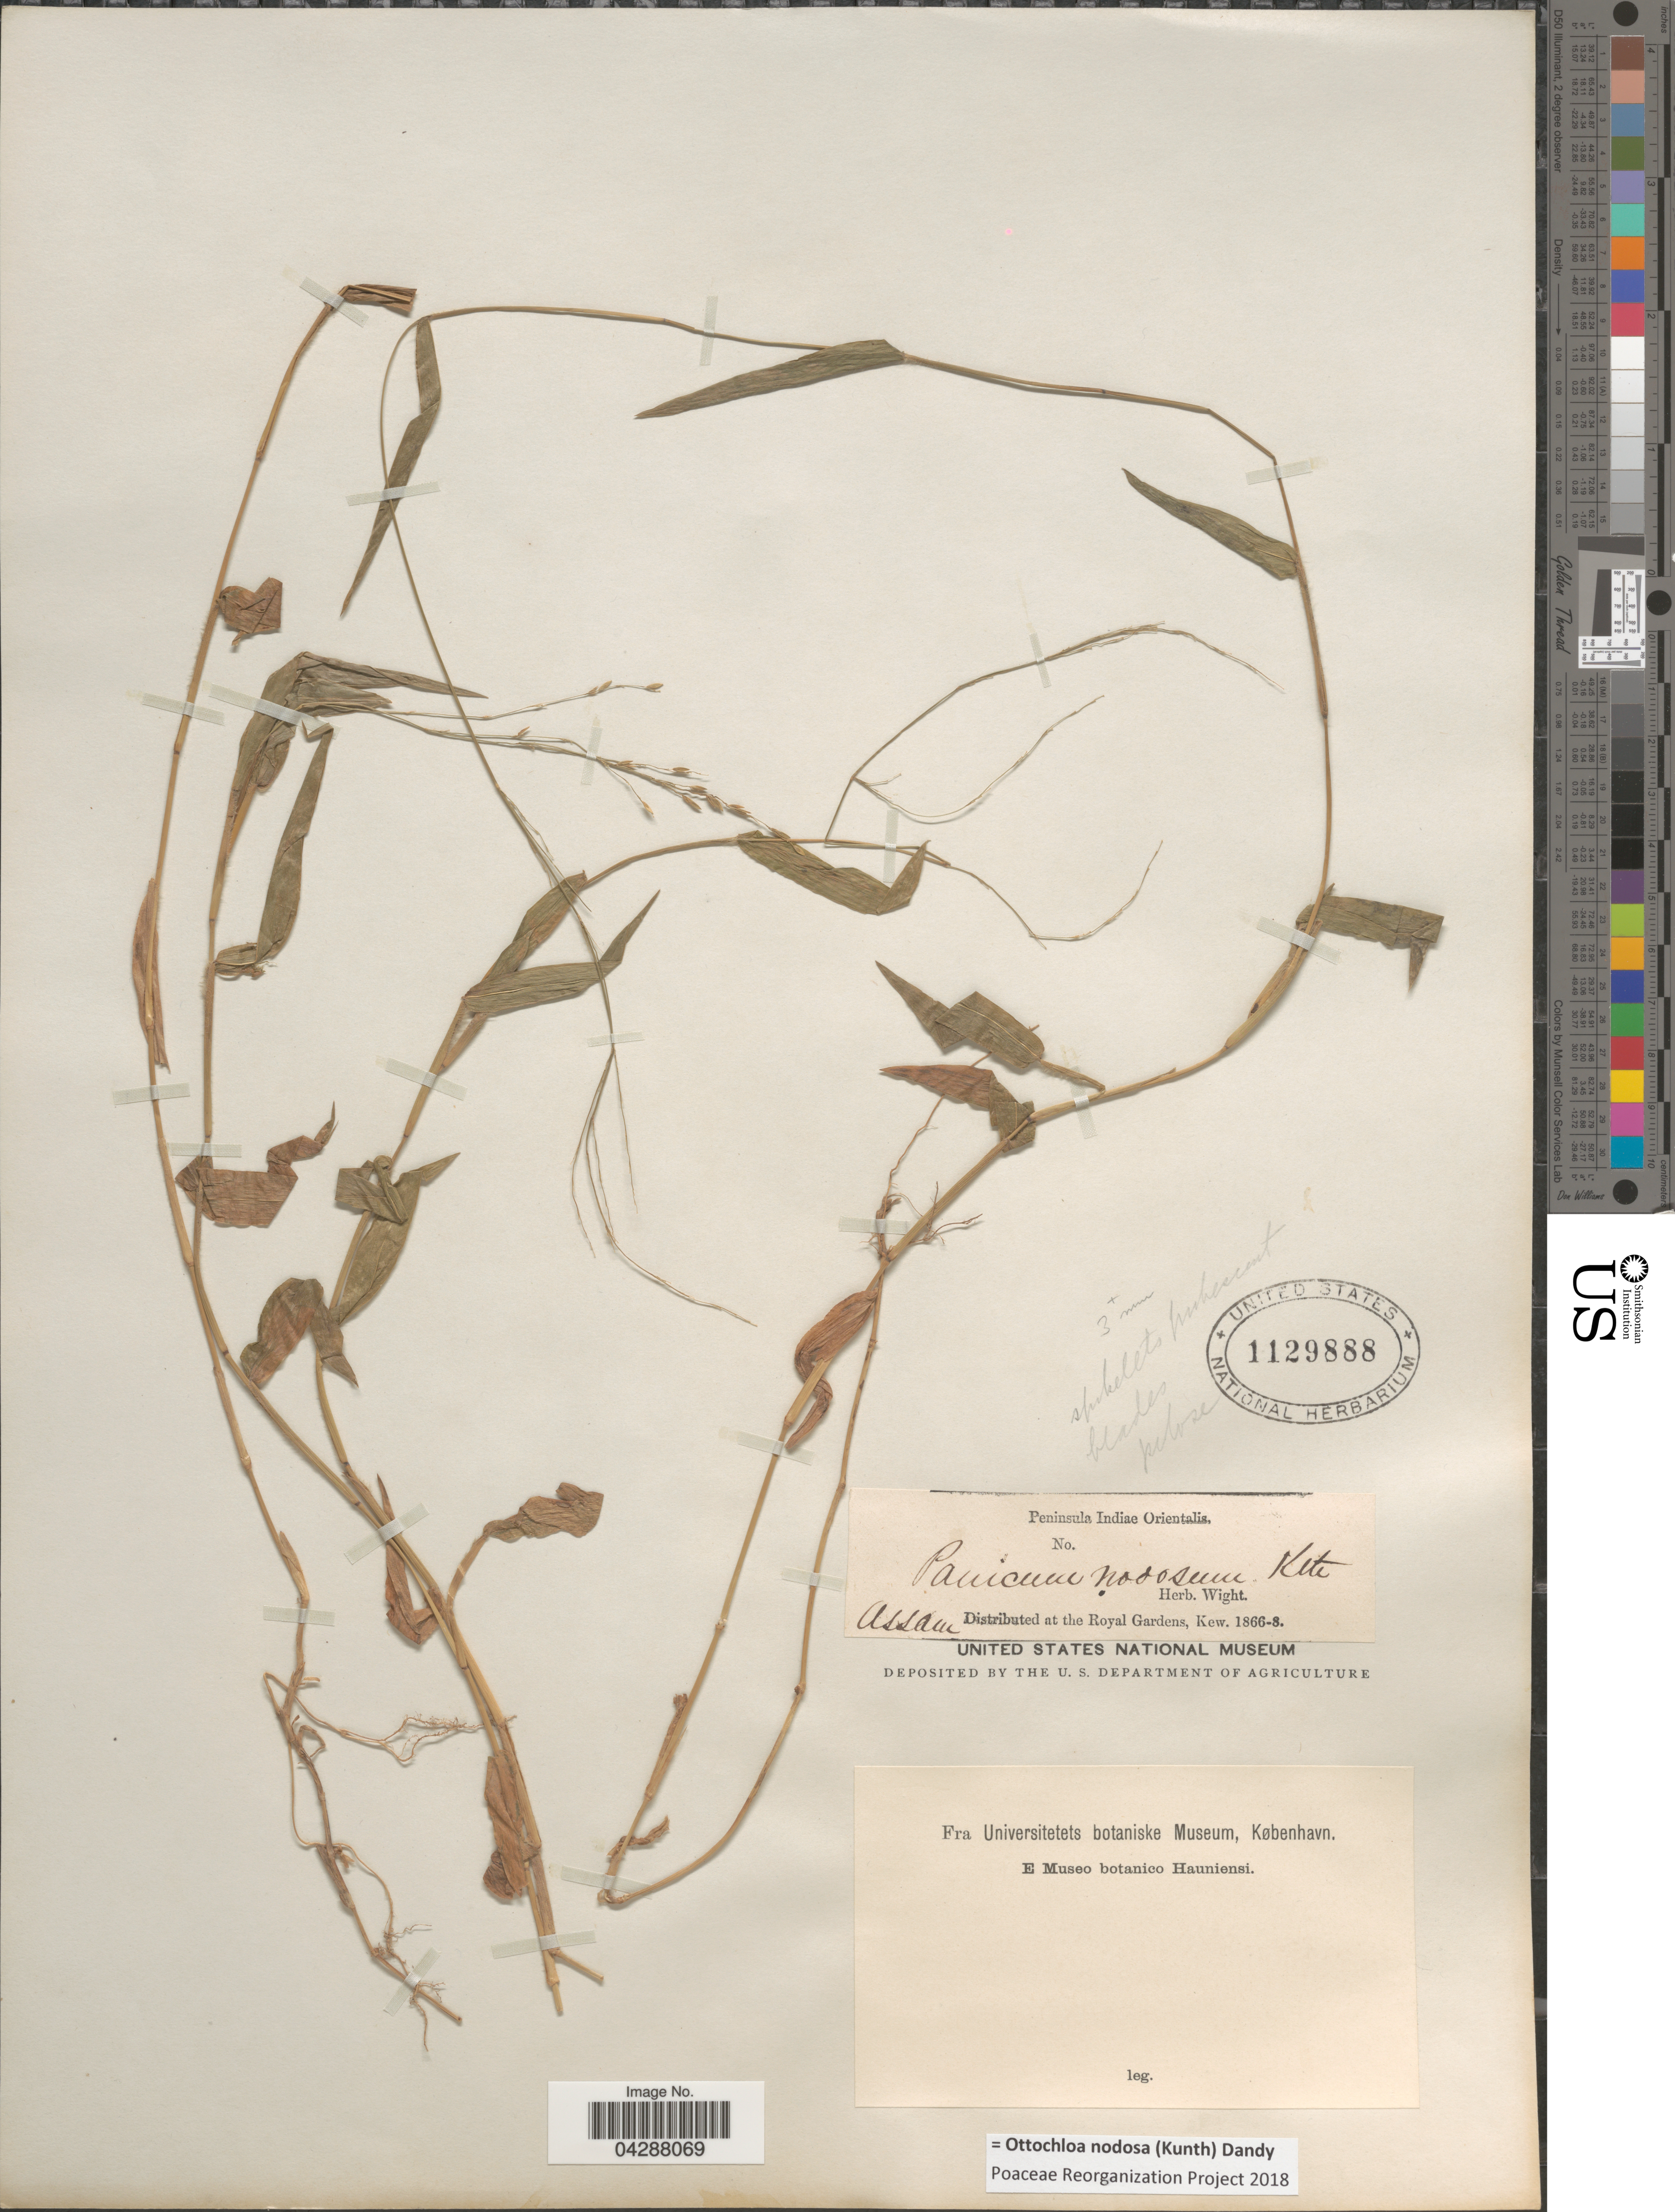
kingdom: Plantae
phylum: Tracheophyta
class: Liliopsida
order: Poales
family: Poaceae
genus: Ottochloa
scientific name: Ottochloa nodosa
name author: (Kunth) Dandy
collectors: ex Herb. Wight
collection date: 1866/1868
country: India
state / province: Assam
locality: Peninsula Indiae Orientalis. Assam.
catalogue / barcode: US 1129888